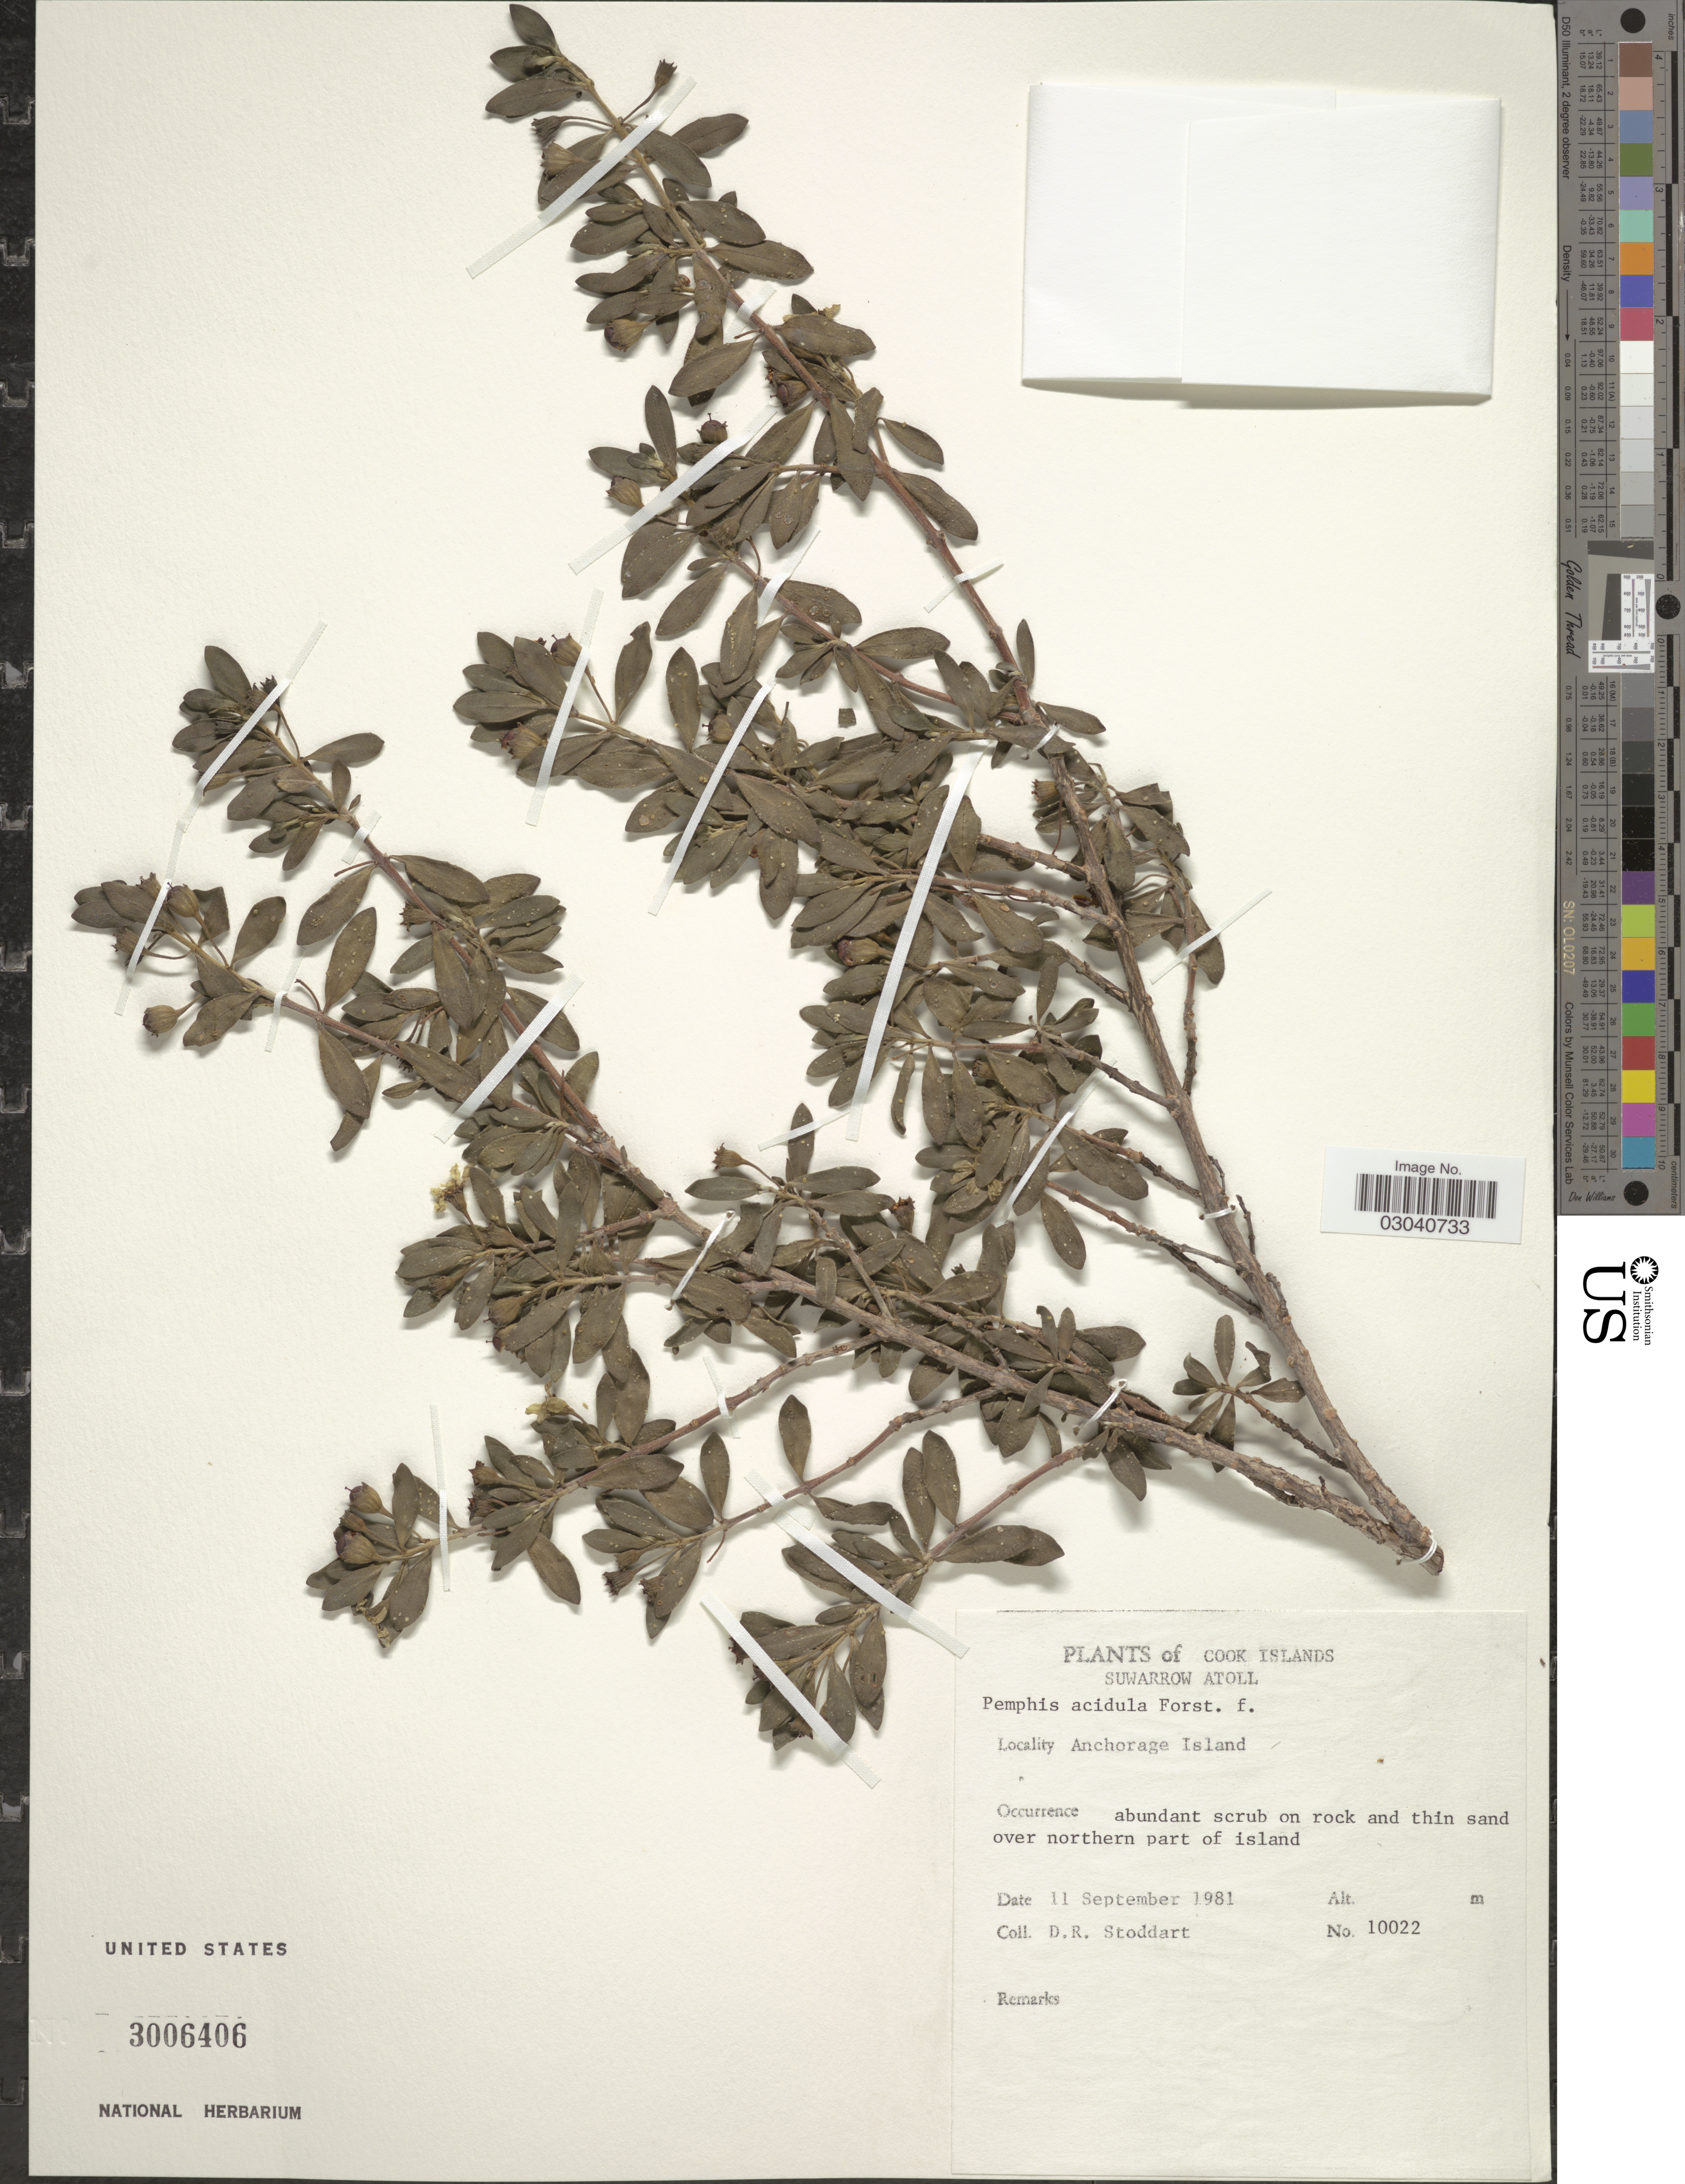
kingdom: Plantae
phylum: Tracheophyta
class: Magnoliopsida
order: Myrtales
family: Lythraceae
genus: Pemphis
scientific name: Pemphis acidula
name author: J.R. Forst. & G. Forst.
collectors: D. R. Stoddart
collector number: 10022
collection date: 1981-09-11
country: Cook Islands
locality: Suwarrow Atoll. Anchorage Island, abundant scrub on rock and thin sand over northern part of island.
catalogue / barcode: US 3006406